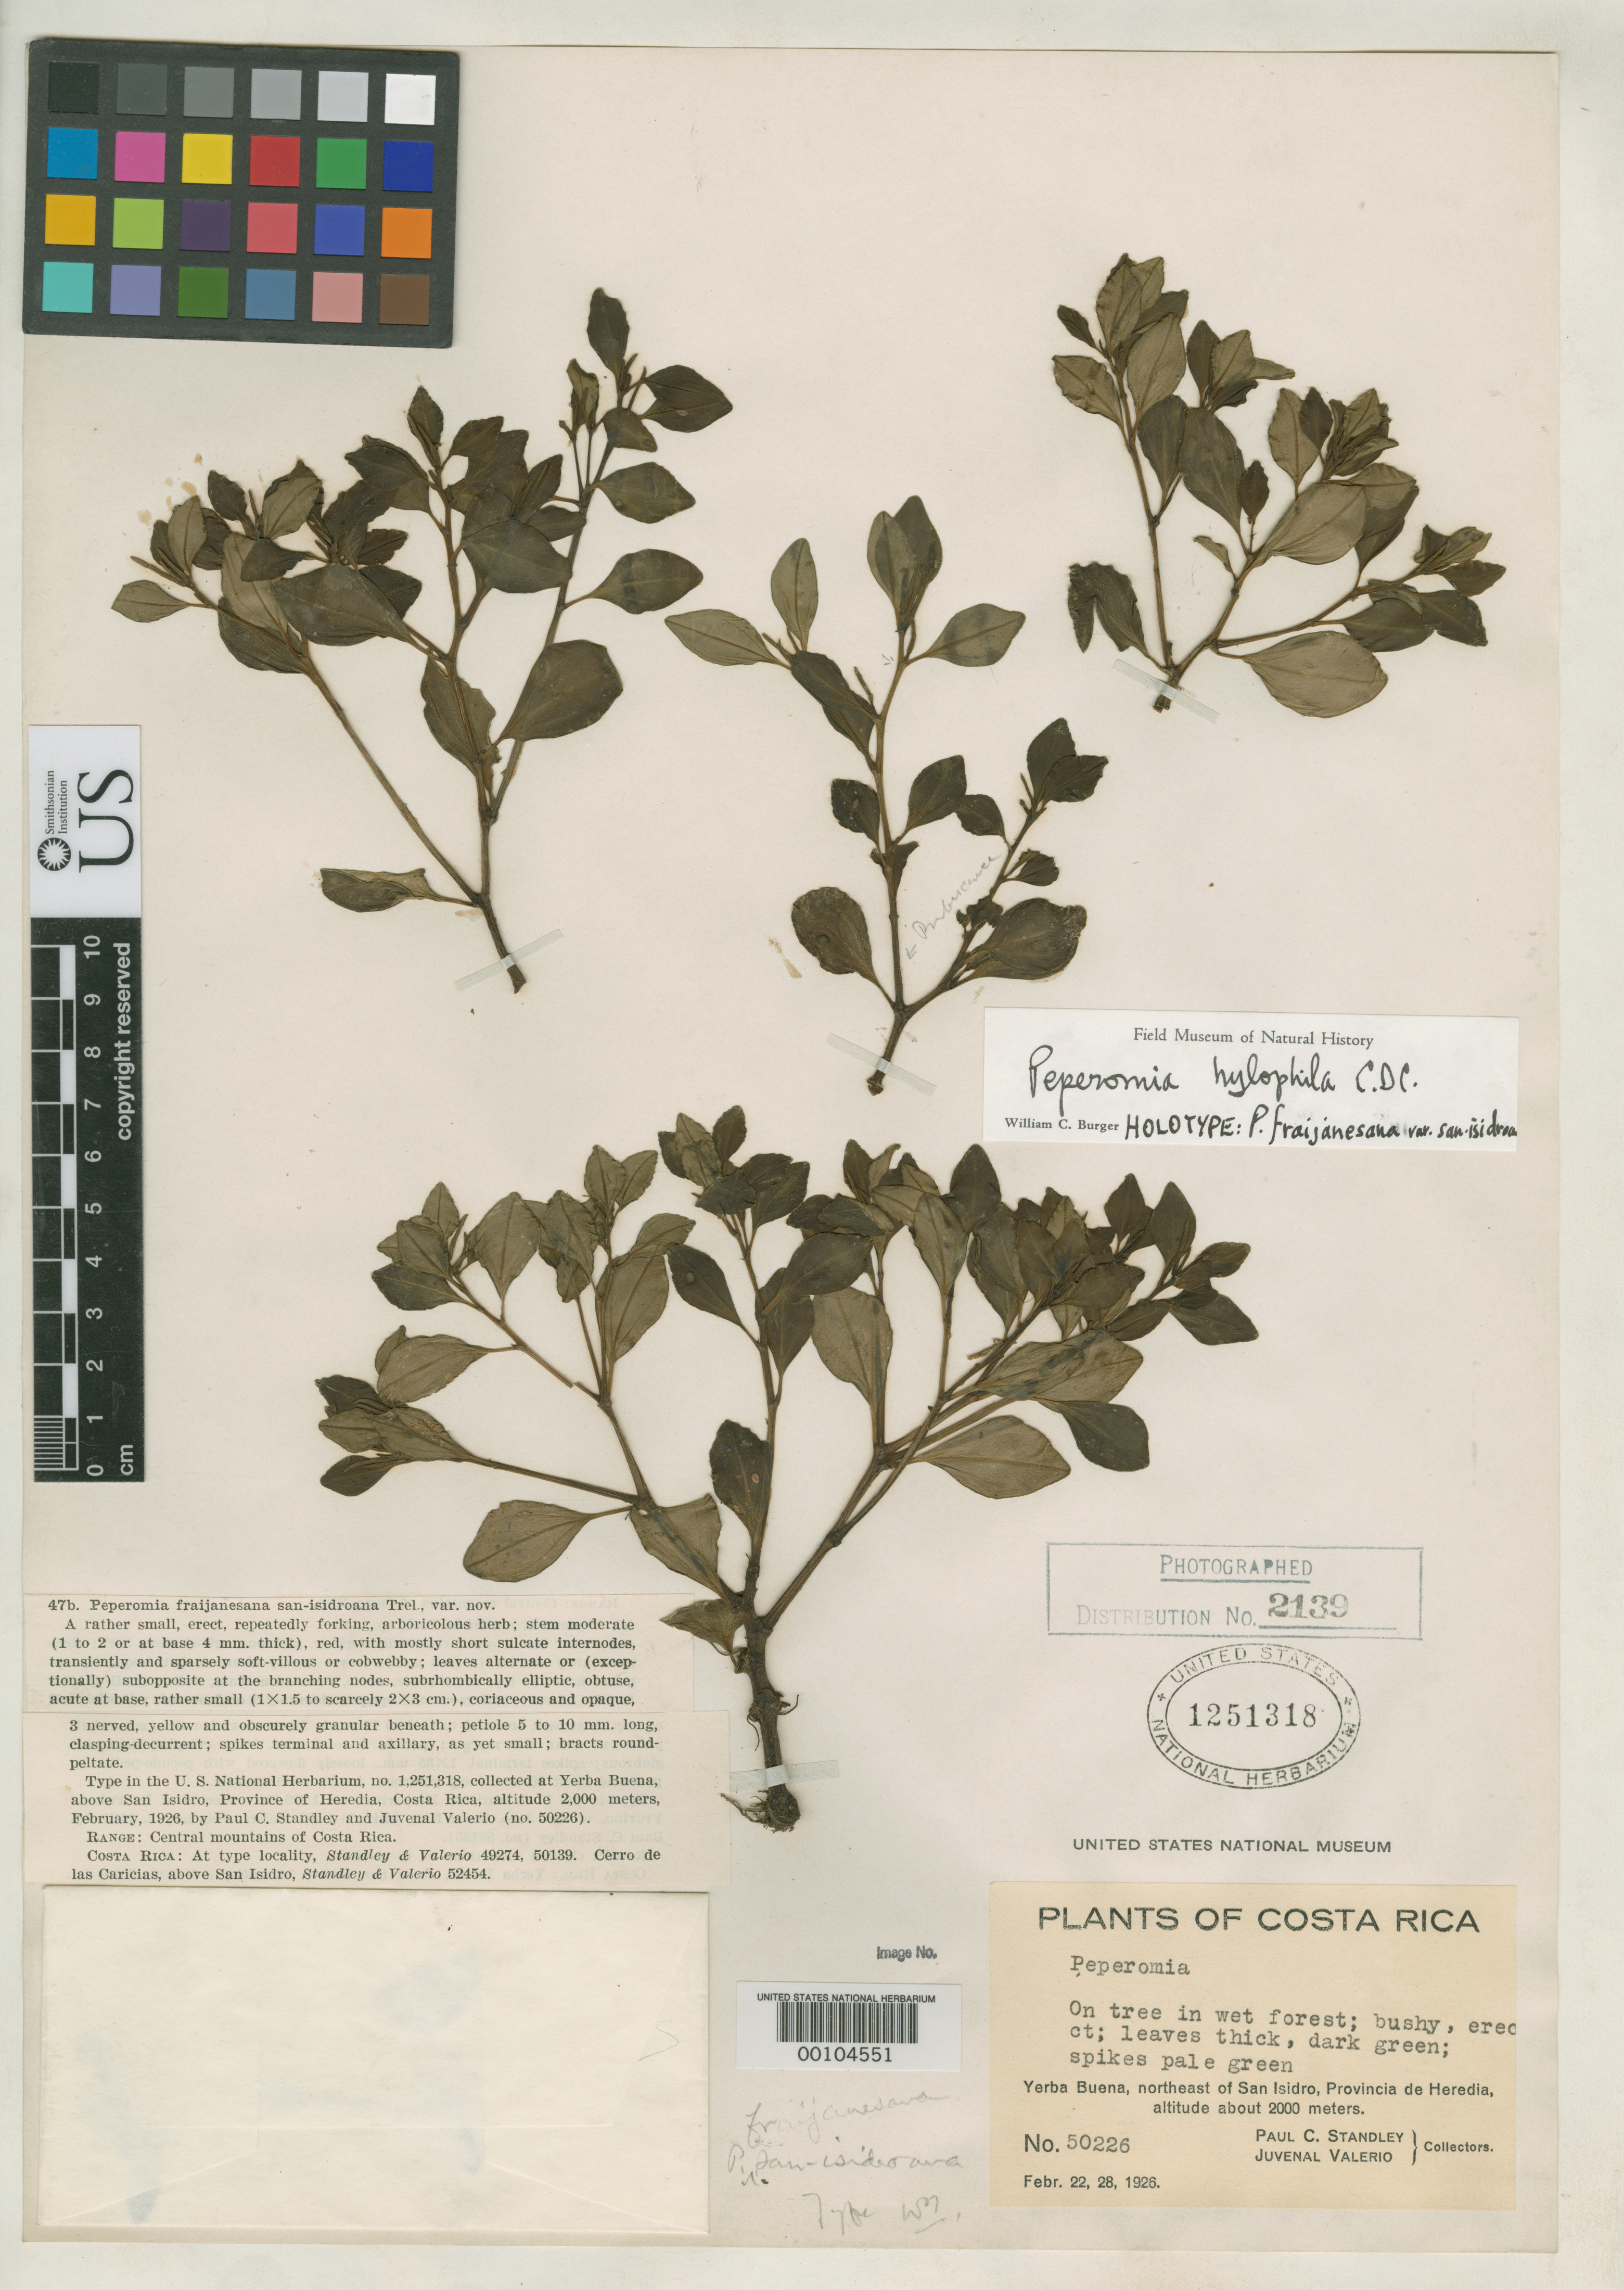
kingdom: Plantae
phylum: Tracheophyta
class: Magnoliopsida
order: Piperales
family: Piperaceae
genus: Peperomia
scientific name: Peperomia fraijanesana var. san-isidroana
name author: Trel.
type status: Holotype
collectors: P. C. Standley & J. Valerio R.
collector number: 50226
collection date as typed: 22 Feb 1926 to 28 Feb 1926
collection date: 1926-02-22/1926-02-28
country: Costa Rica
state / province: Heredia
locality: Yerba Buena, NE of San Isidro.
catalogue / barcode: US 1251318